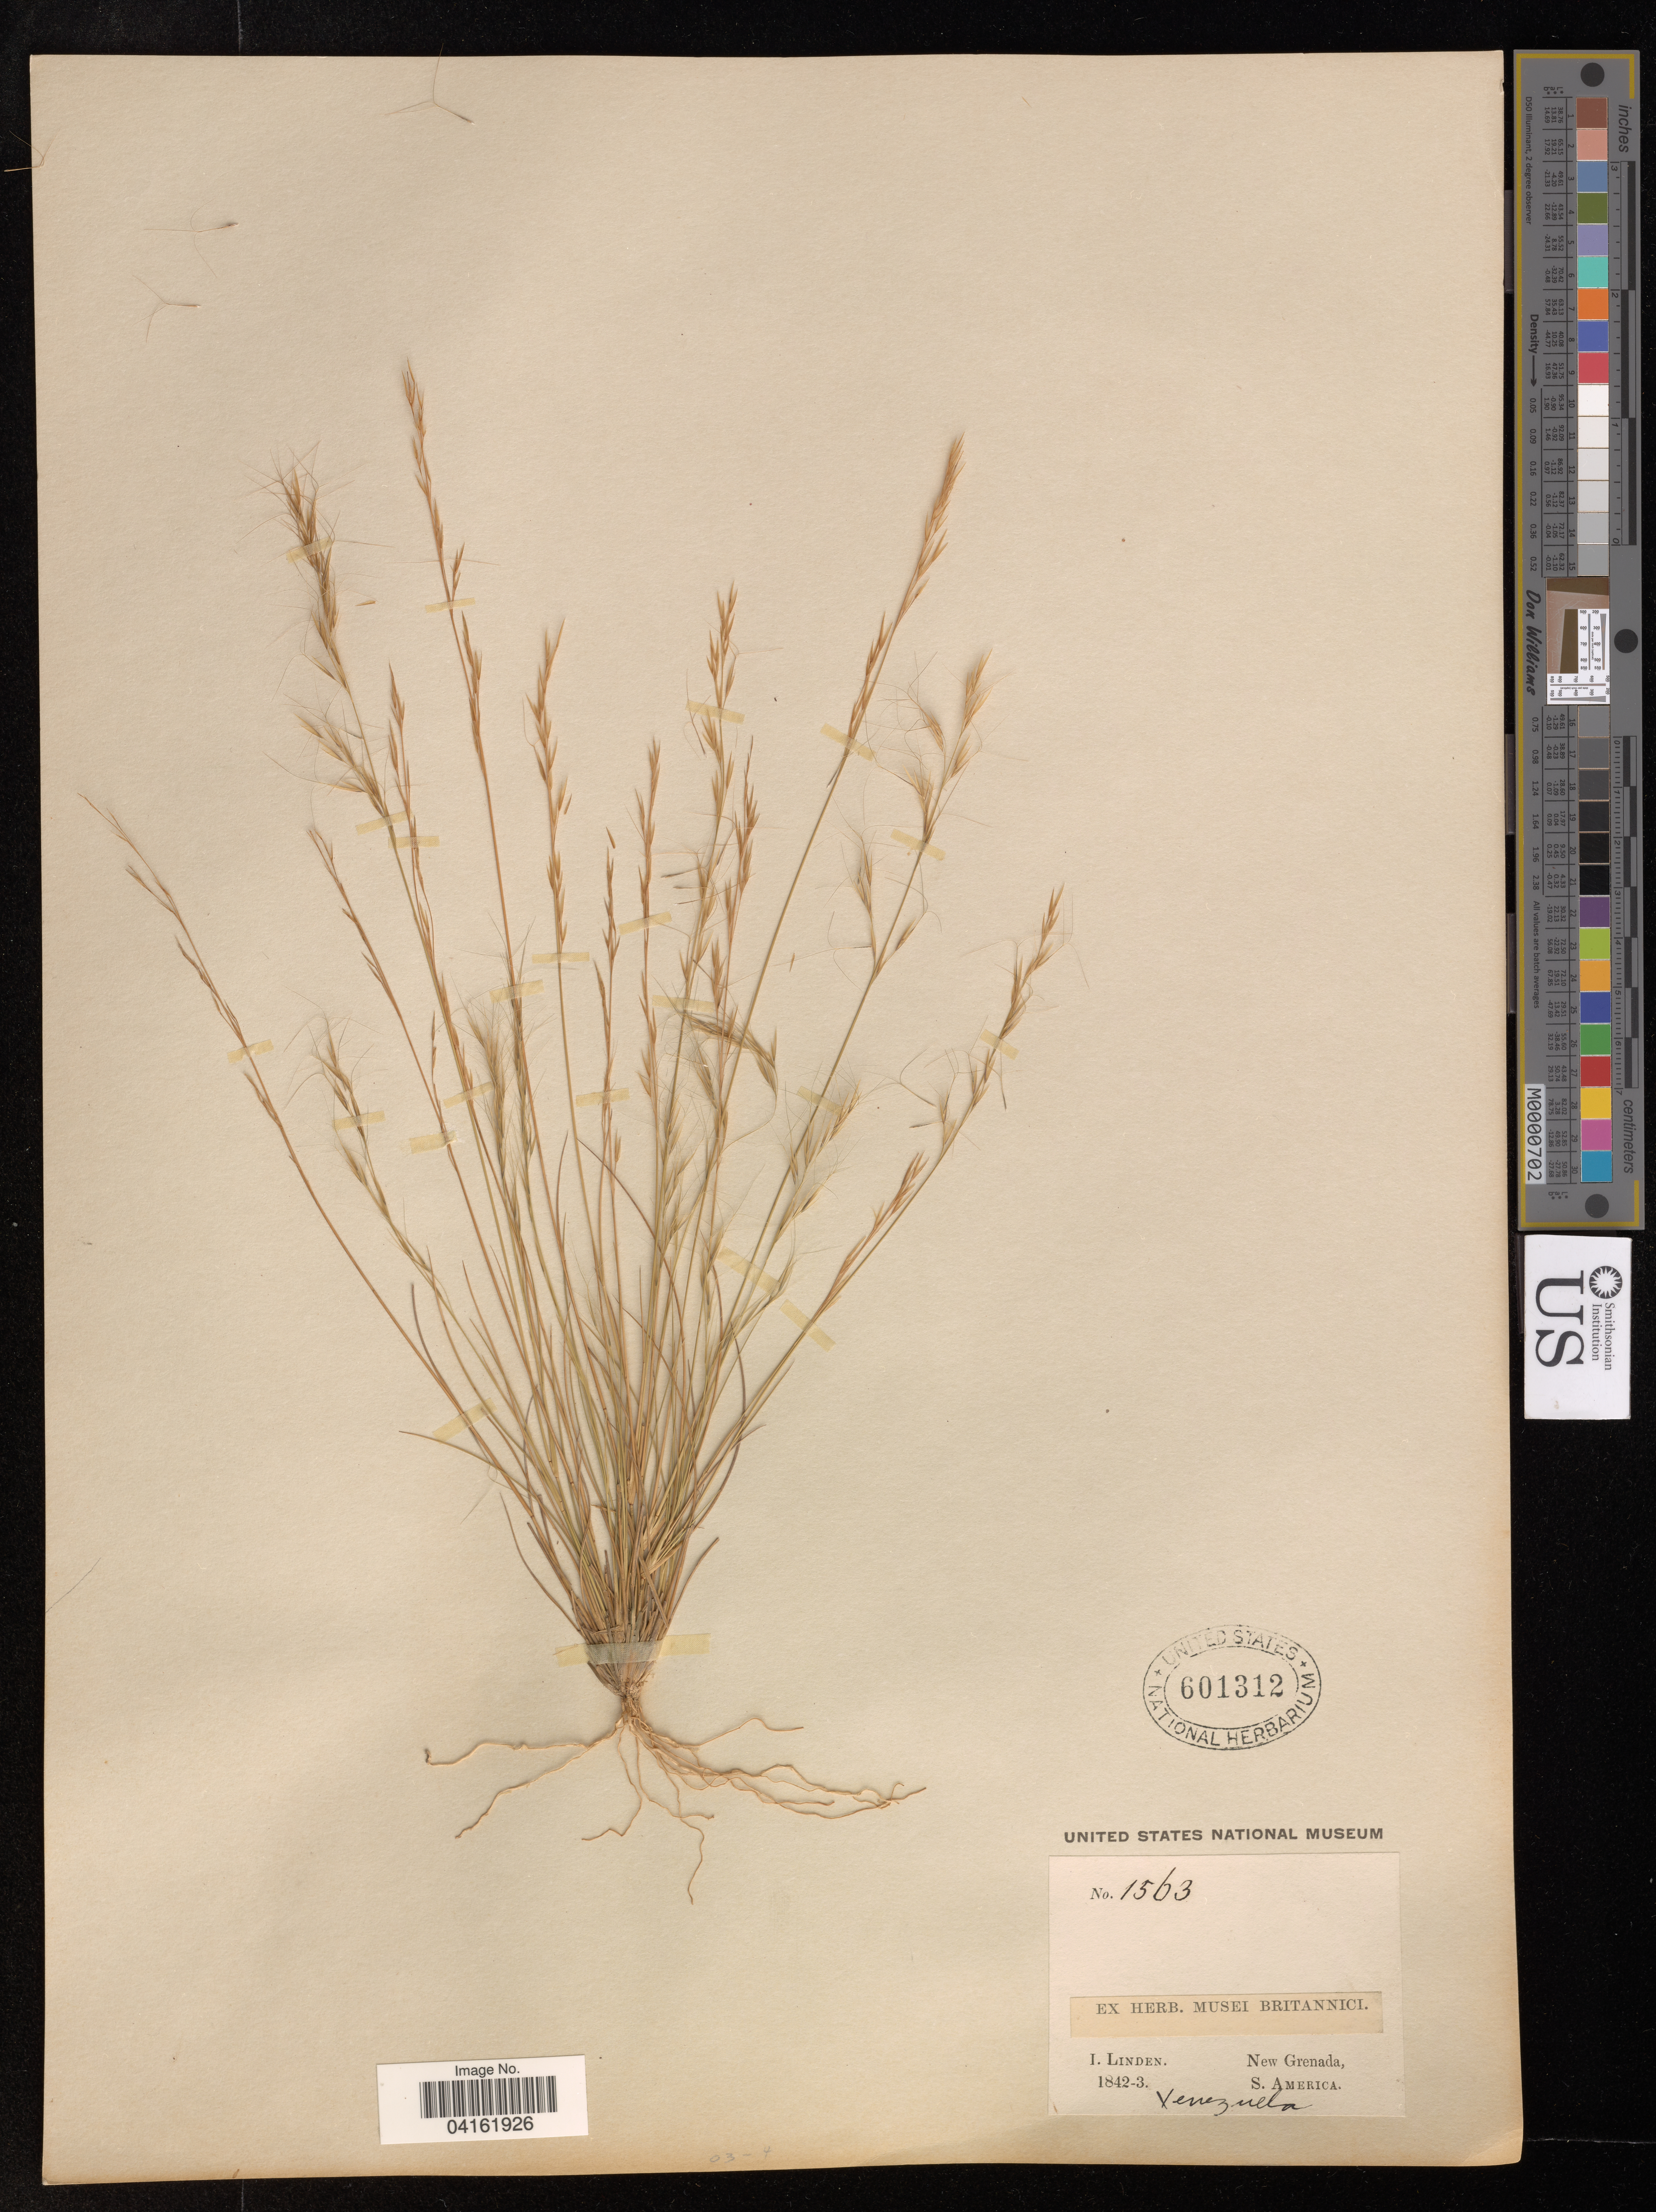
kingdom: Plantae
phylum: Tracheophyta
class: Liliopsida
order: Poales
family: Poaceae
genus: Aristida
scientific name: Aristida sp.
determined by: Strong, Mark T., (BOT), Smithsonian Institution - National Museum of Natural History (UNITED STATES)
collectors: I. Linden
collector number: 1563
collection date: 1842/1843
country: Venezuela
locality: New Grenada, S. America.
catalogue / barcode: US 601312